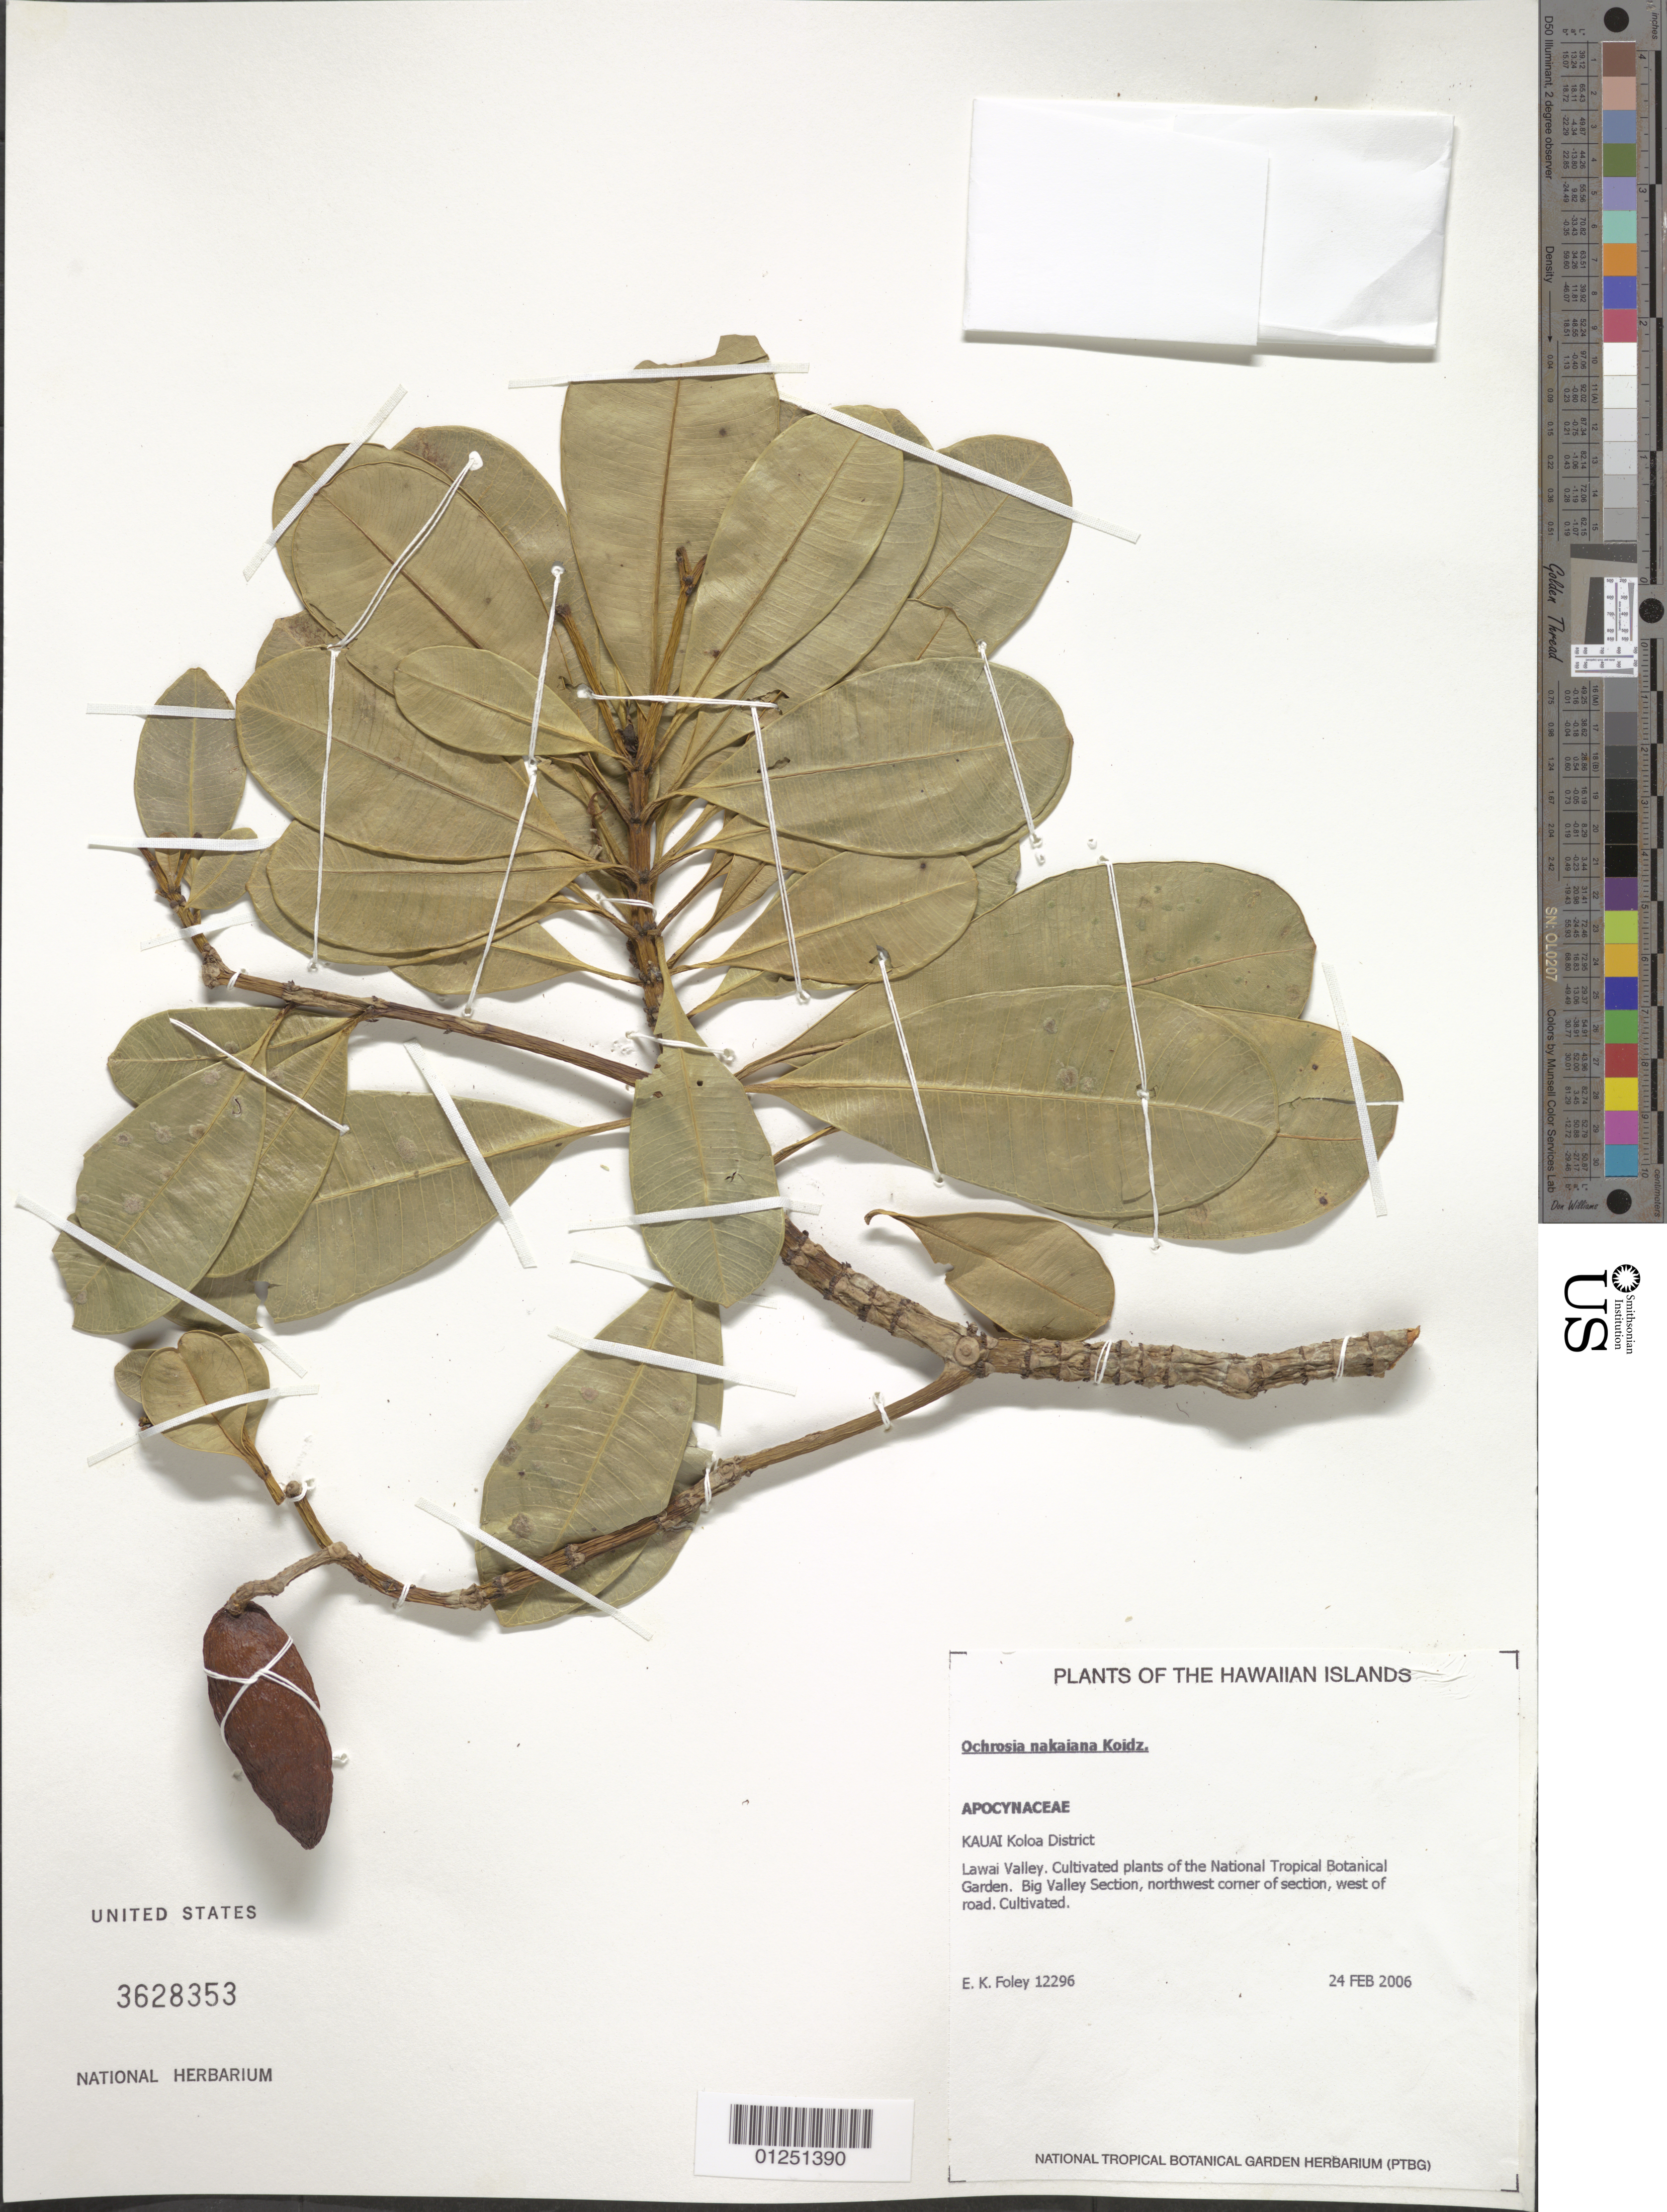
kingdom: Plantae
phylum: Tracheophyta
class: Magnoliopsida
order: Gentianales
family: Apocynaceae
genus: Ochrosia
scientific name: Ochrosia nakaiana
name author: (Koidz.) Koidz. ex H. Hara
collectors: E. Foley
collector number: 12296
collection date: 2006-02-24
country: United States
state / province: Hawaii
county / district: Kauai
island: Kaua'i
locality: National Tropical Botanical Garden, Lawaii Valley, Big Valley Section, northwest corner of section, east of road.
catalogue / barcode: US 3628353